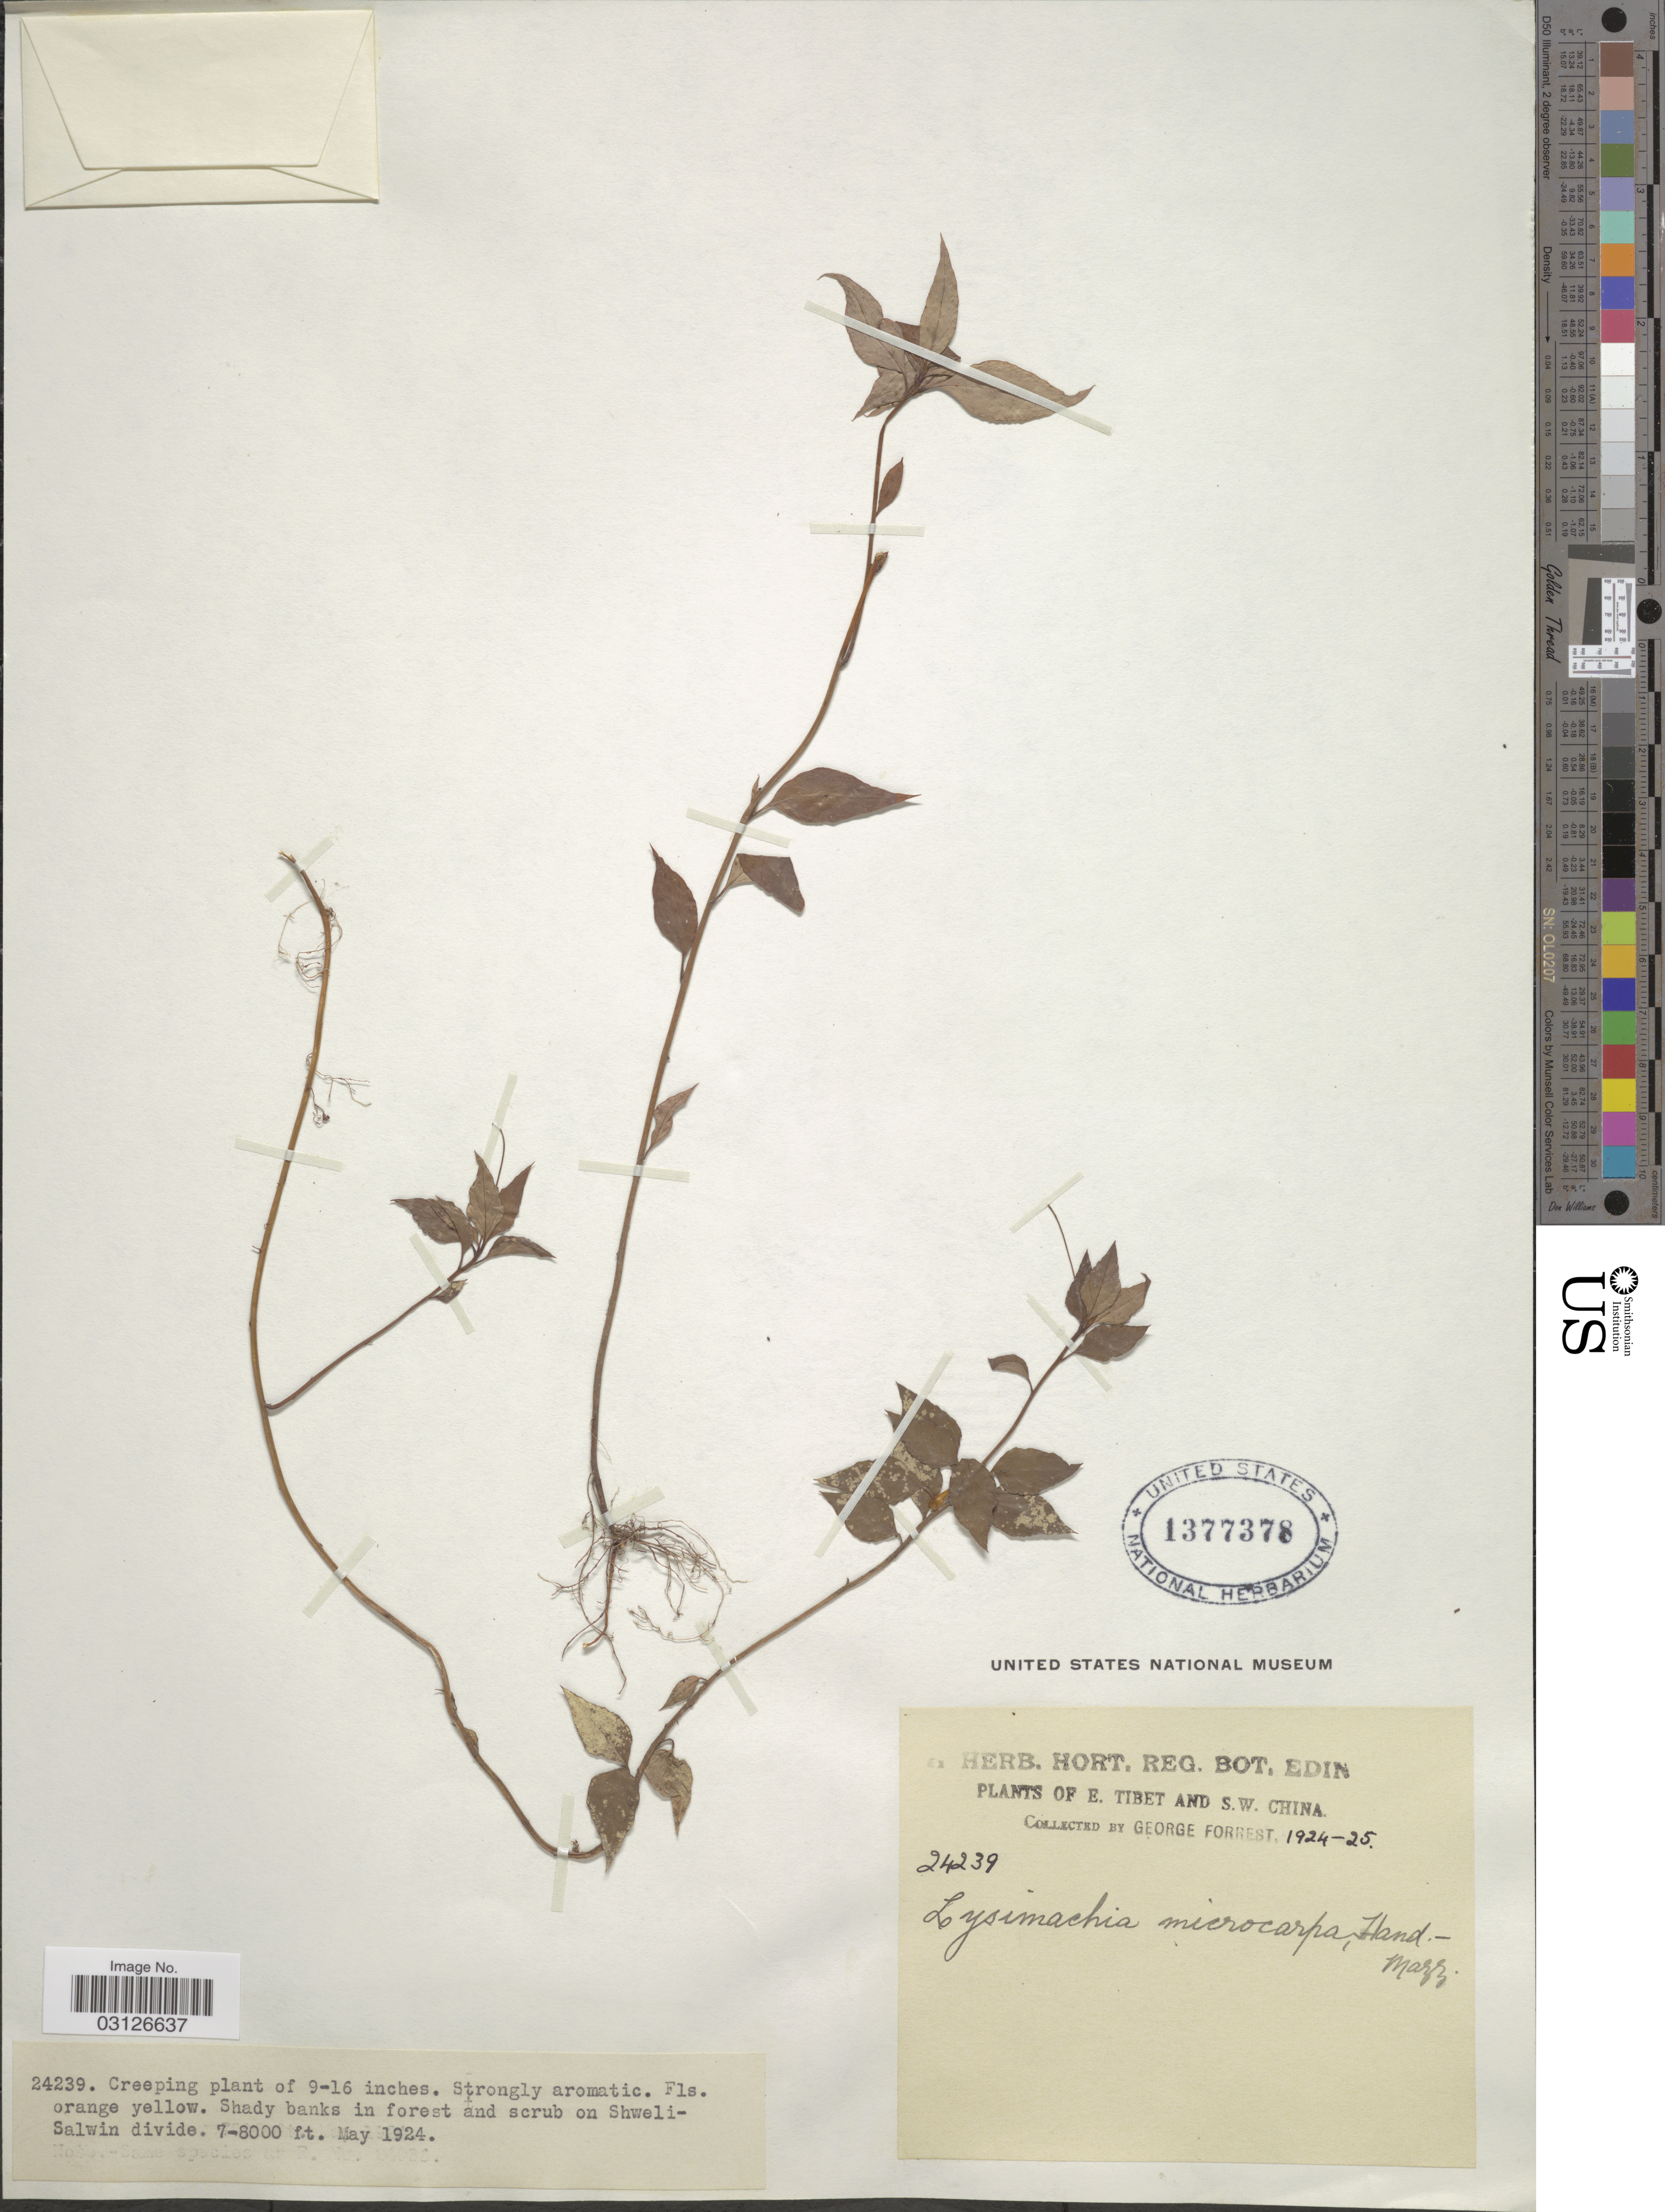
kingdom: Plantae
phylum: Tracheophyta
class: Magnoliopsida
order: Ericales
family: Primulaceae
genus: Lysimachia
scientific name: Lysimachia microcarpa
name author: Hand.-Mazz. ex C.Y. Wu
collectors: G. Forrest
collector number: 24239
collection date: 1924-05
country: China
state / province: Xizang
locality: E. Tibet and S.W. China. On Shweli-Salwin divide.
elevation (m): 2134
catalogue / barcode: US 1377378